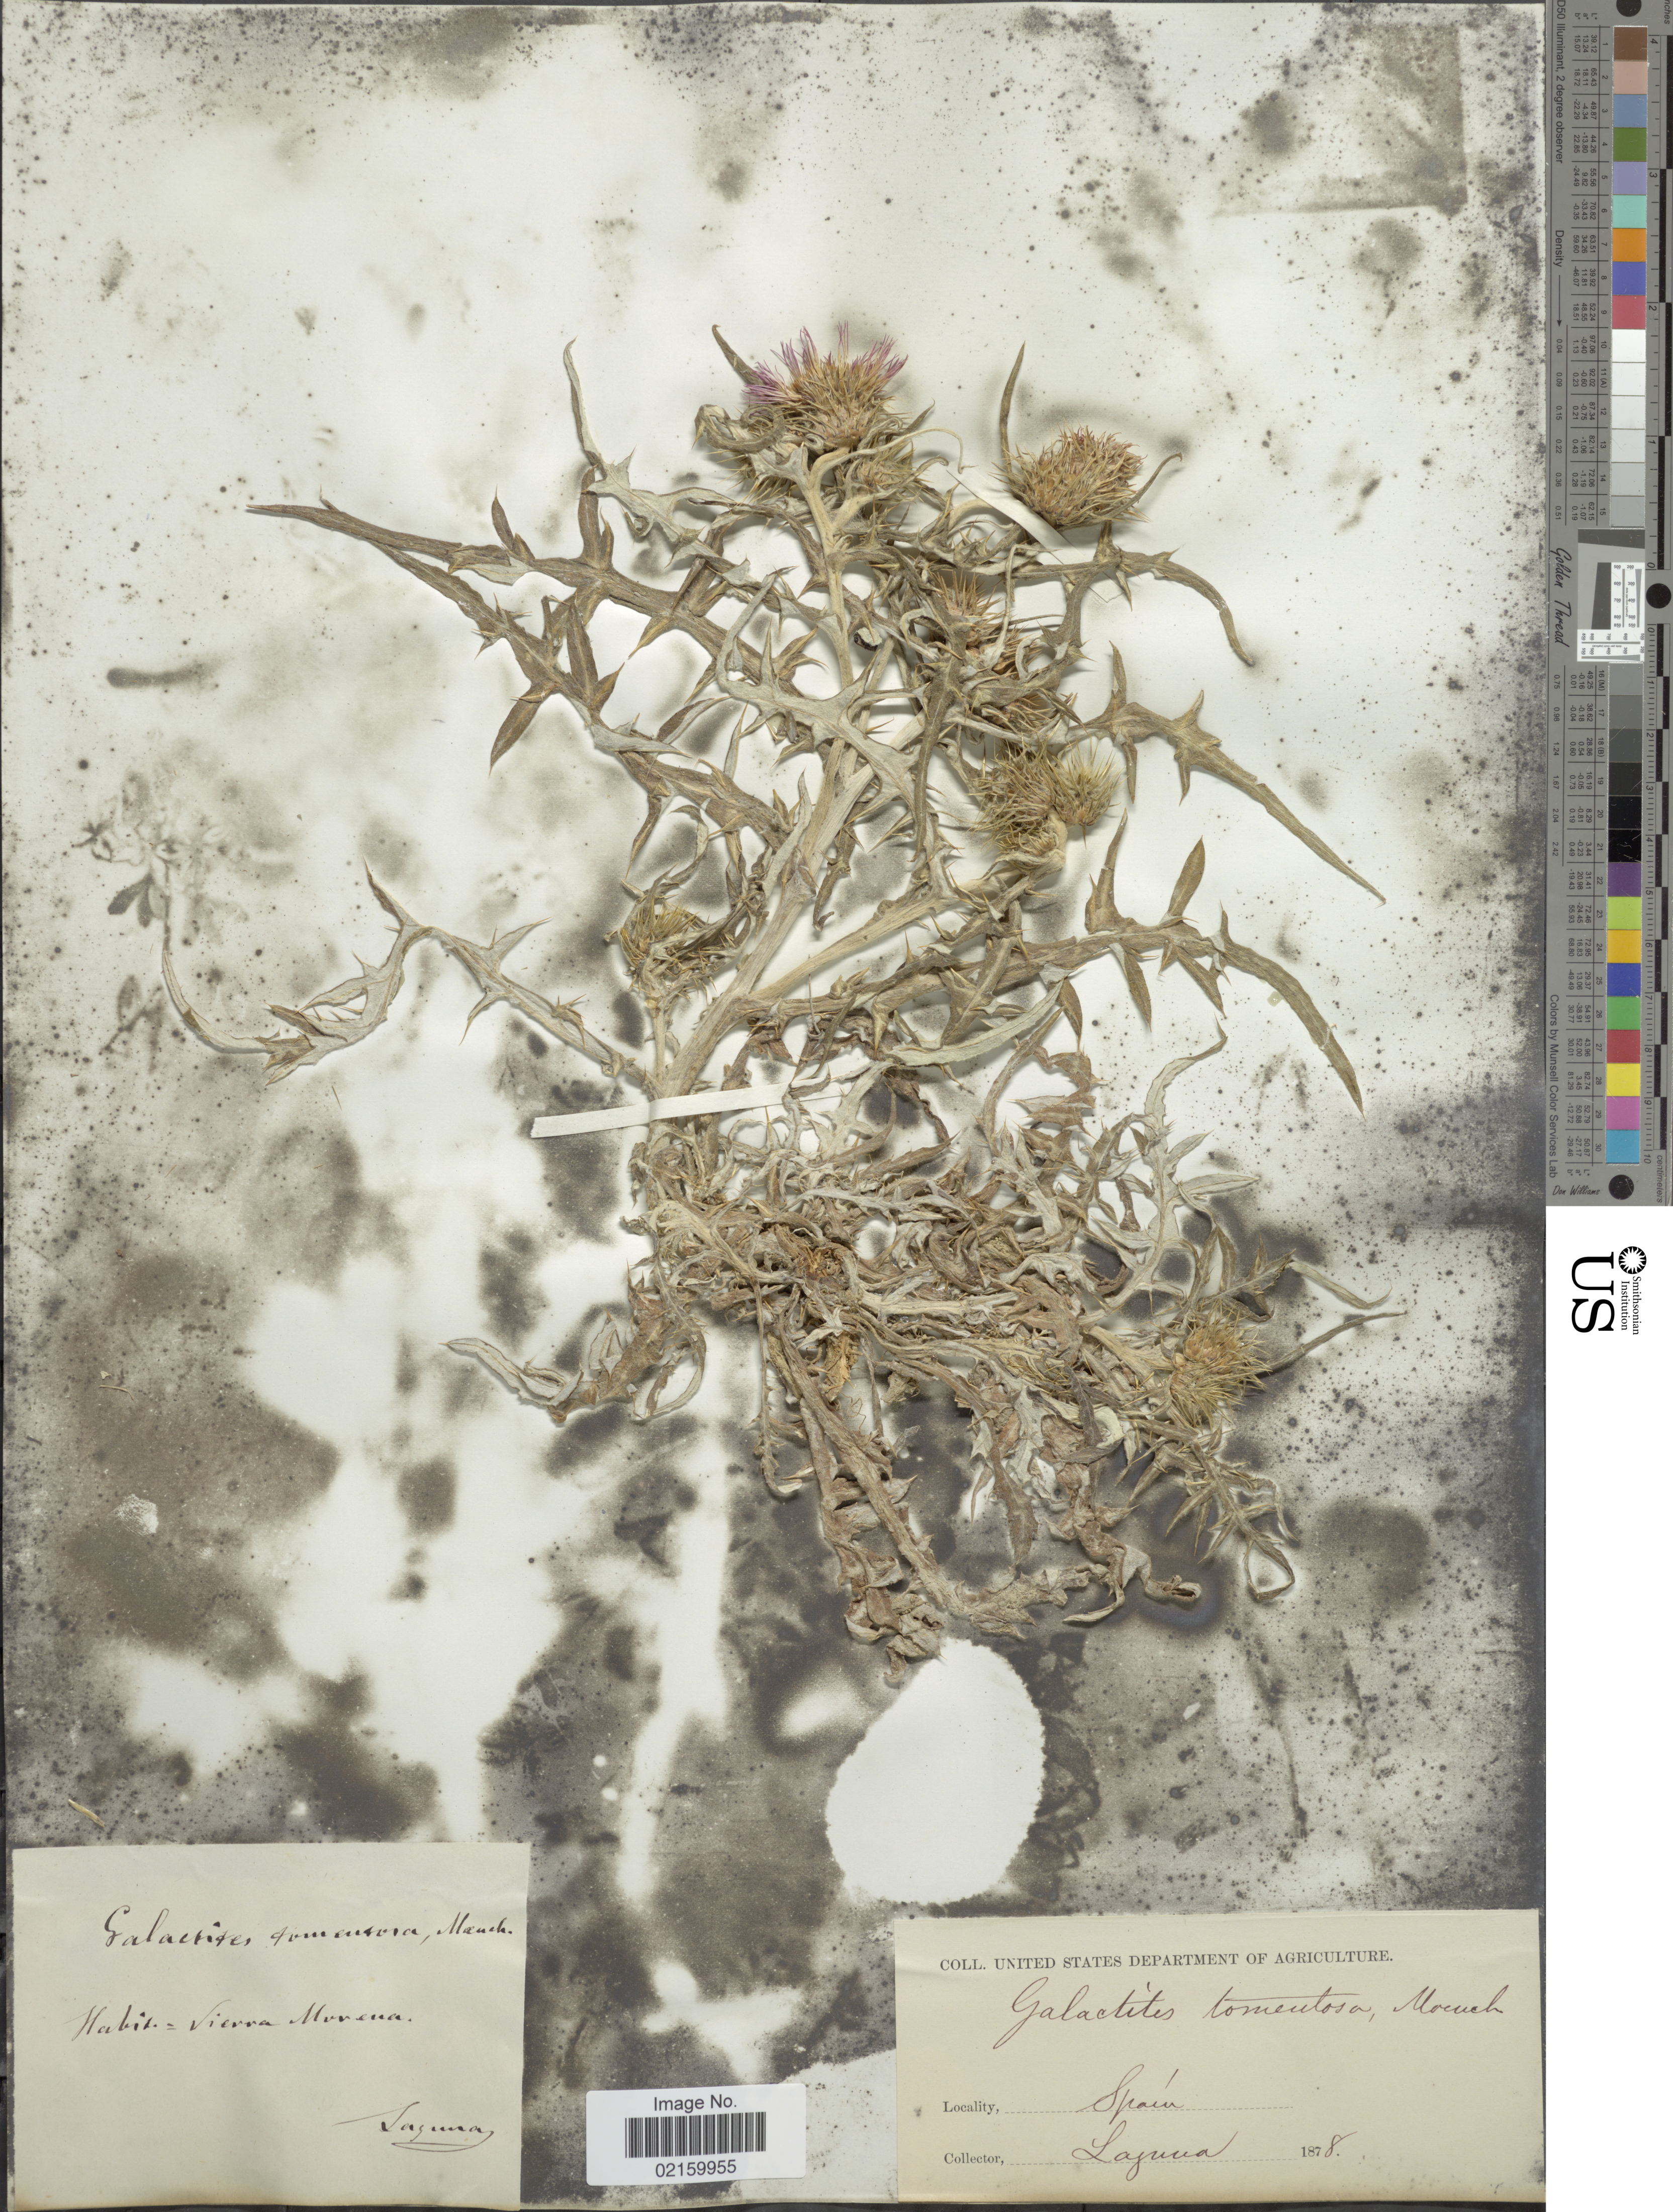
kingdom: Plantae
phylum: Tracheophyta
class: Magnoliopsida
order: Asterales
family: Asteraceae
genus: Galactites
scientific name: Galactites tomentosa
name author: Moench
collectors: -. Laguna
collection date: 1878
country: Spain